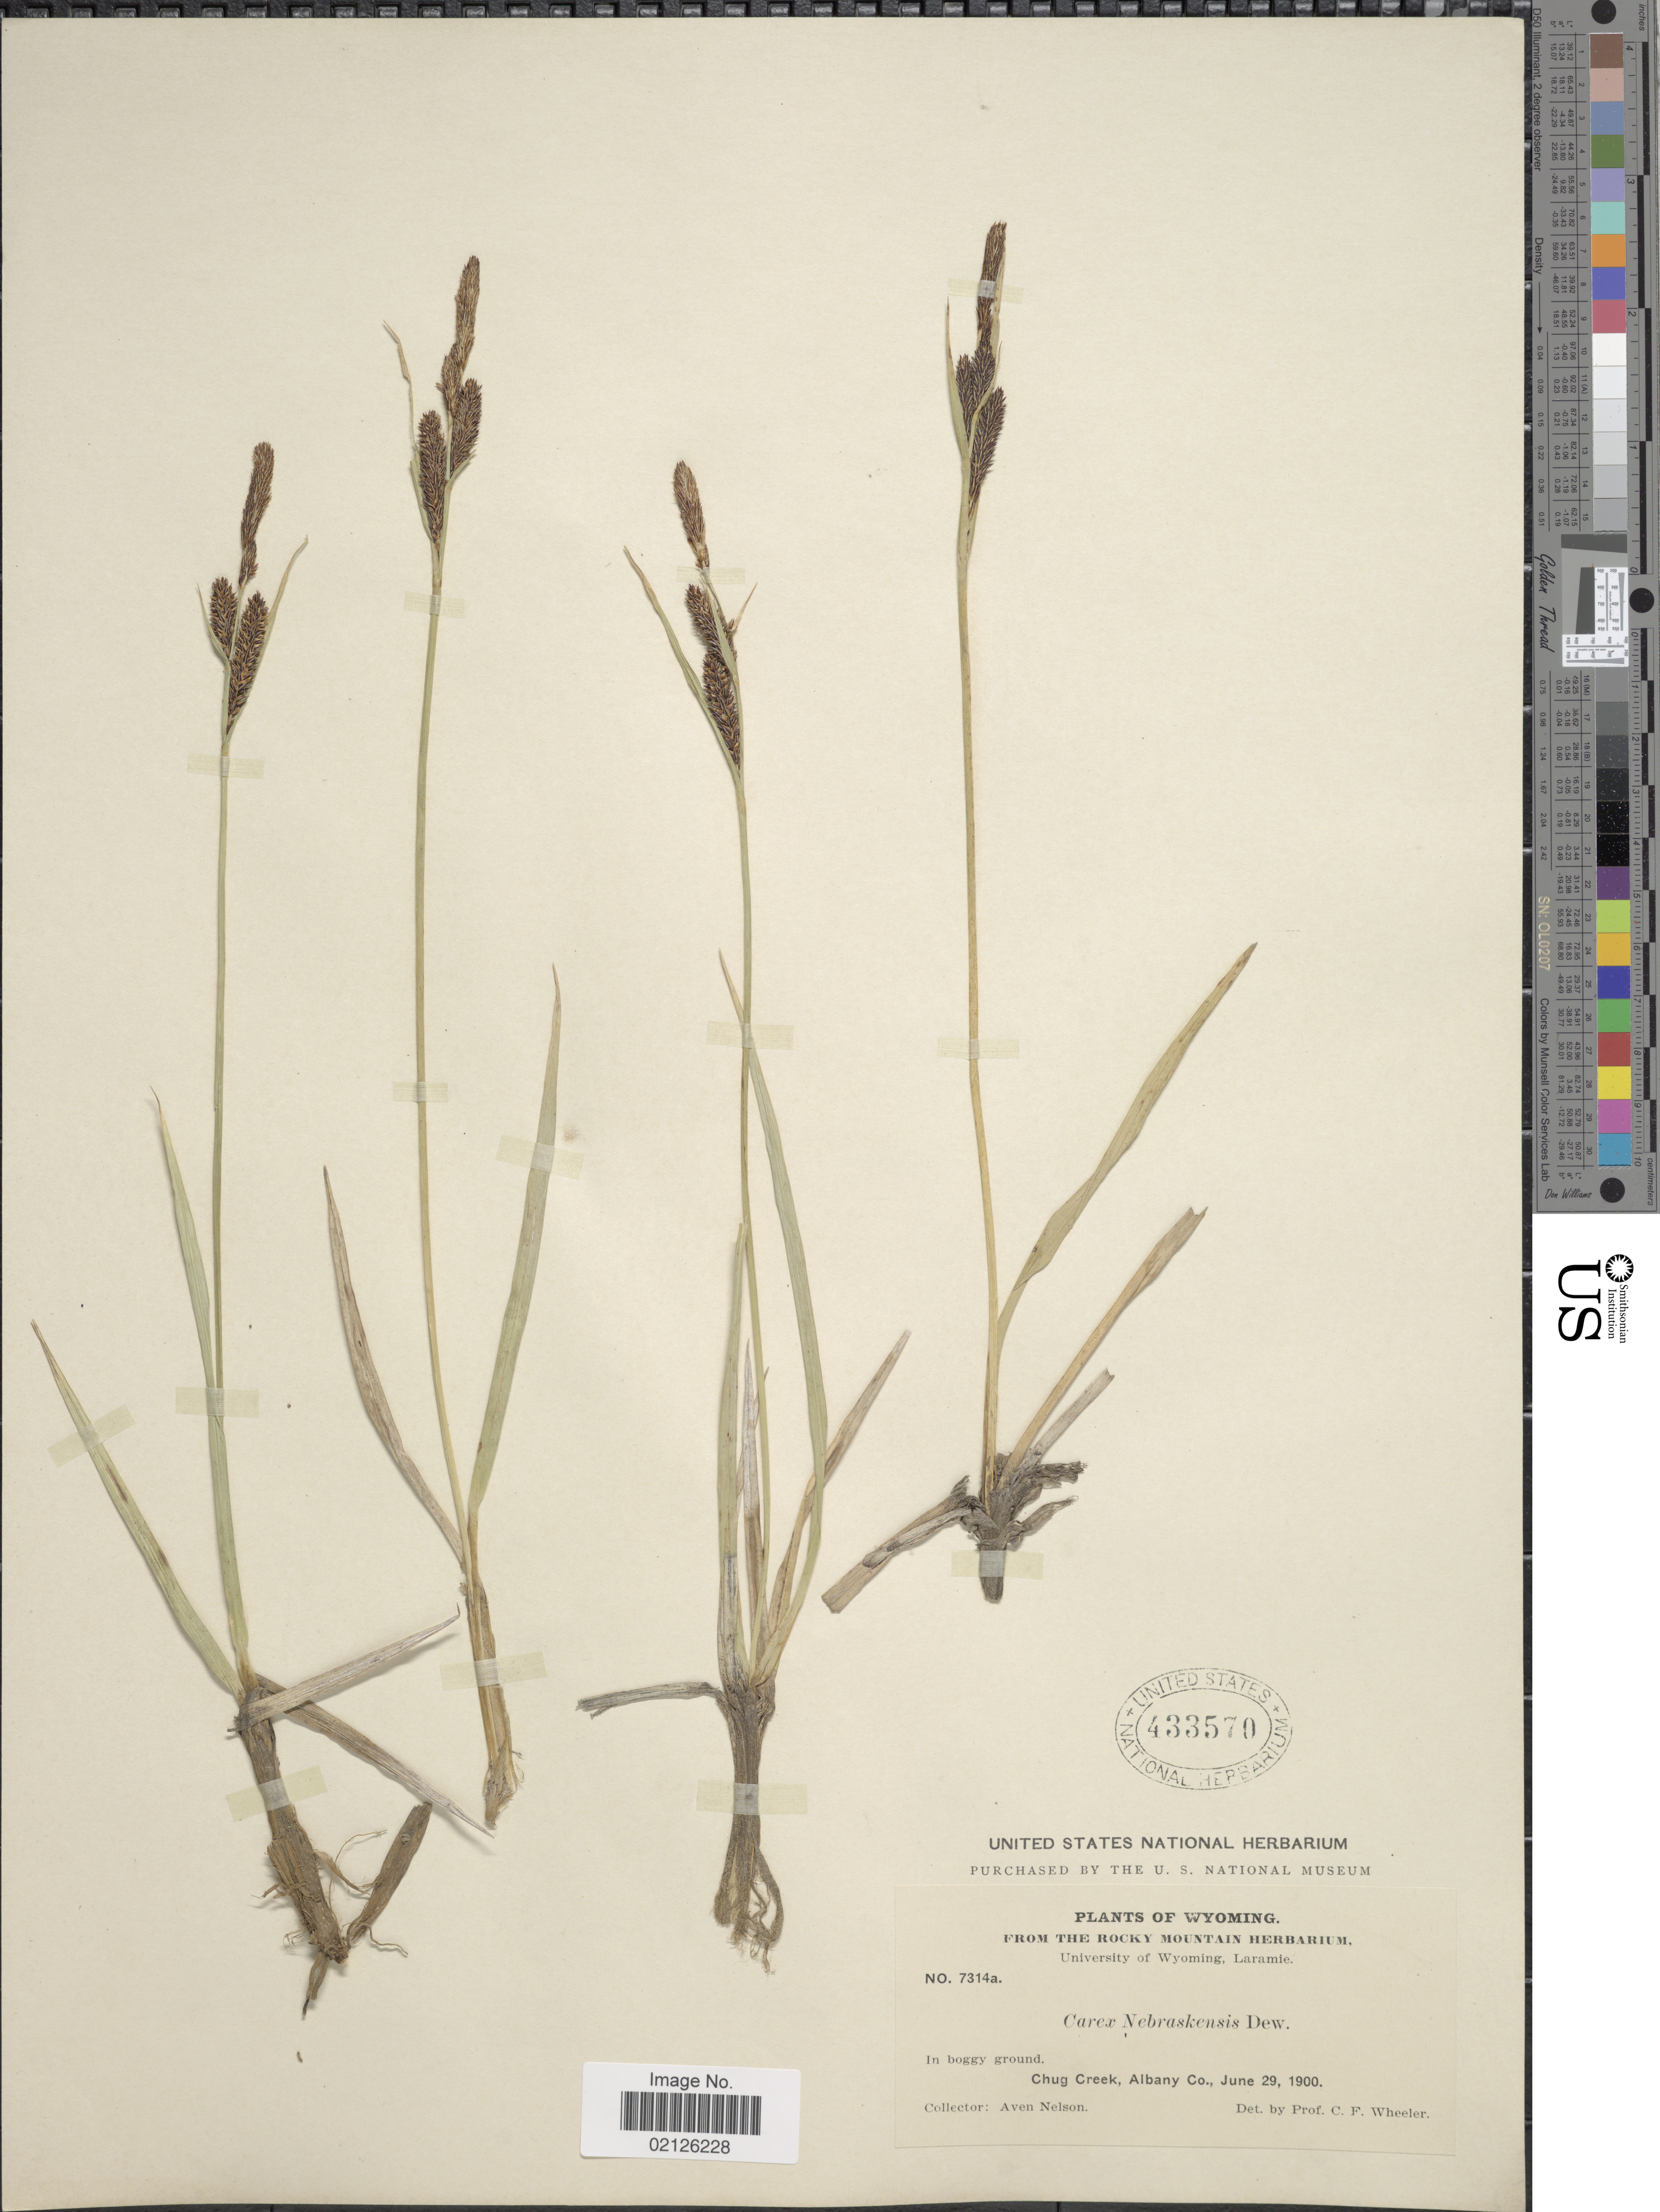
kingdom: Plantae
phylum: Tracheophyta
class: Liliopsida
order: Poales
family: Cyperaceae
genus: Carex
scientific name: Carex nebrascensis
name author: Dewey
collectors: A. Nelson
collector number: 7314a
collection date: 1900-06-29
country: United States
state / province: Wyoming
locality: In boggy ground, Chug Creek, Albany Co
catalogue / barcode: US 433570